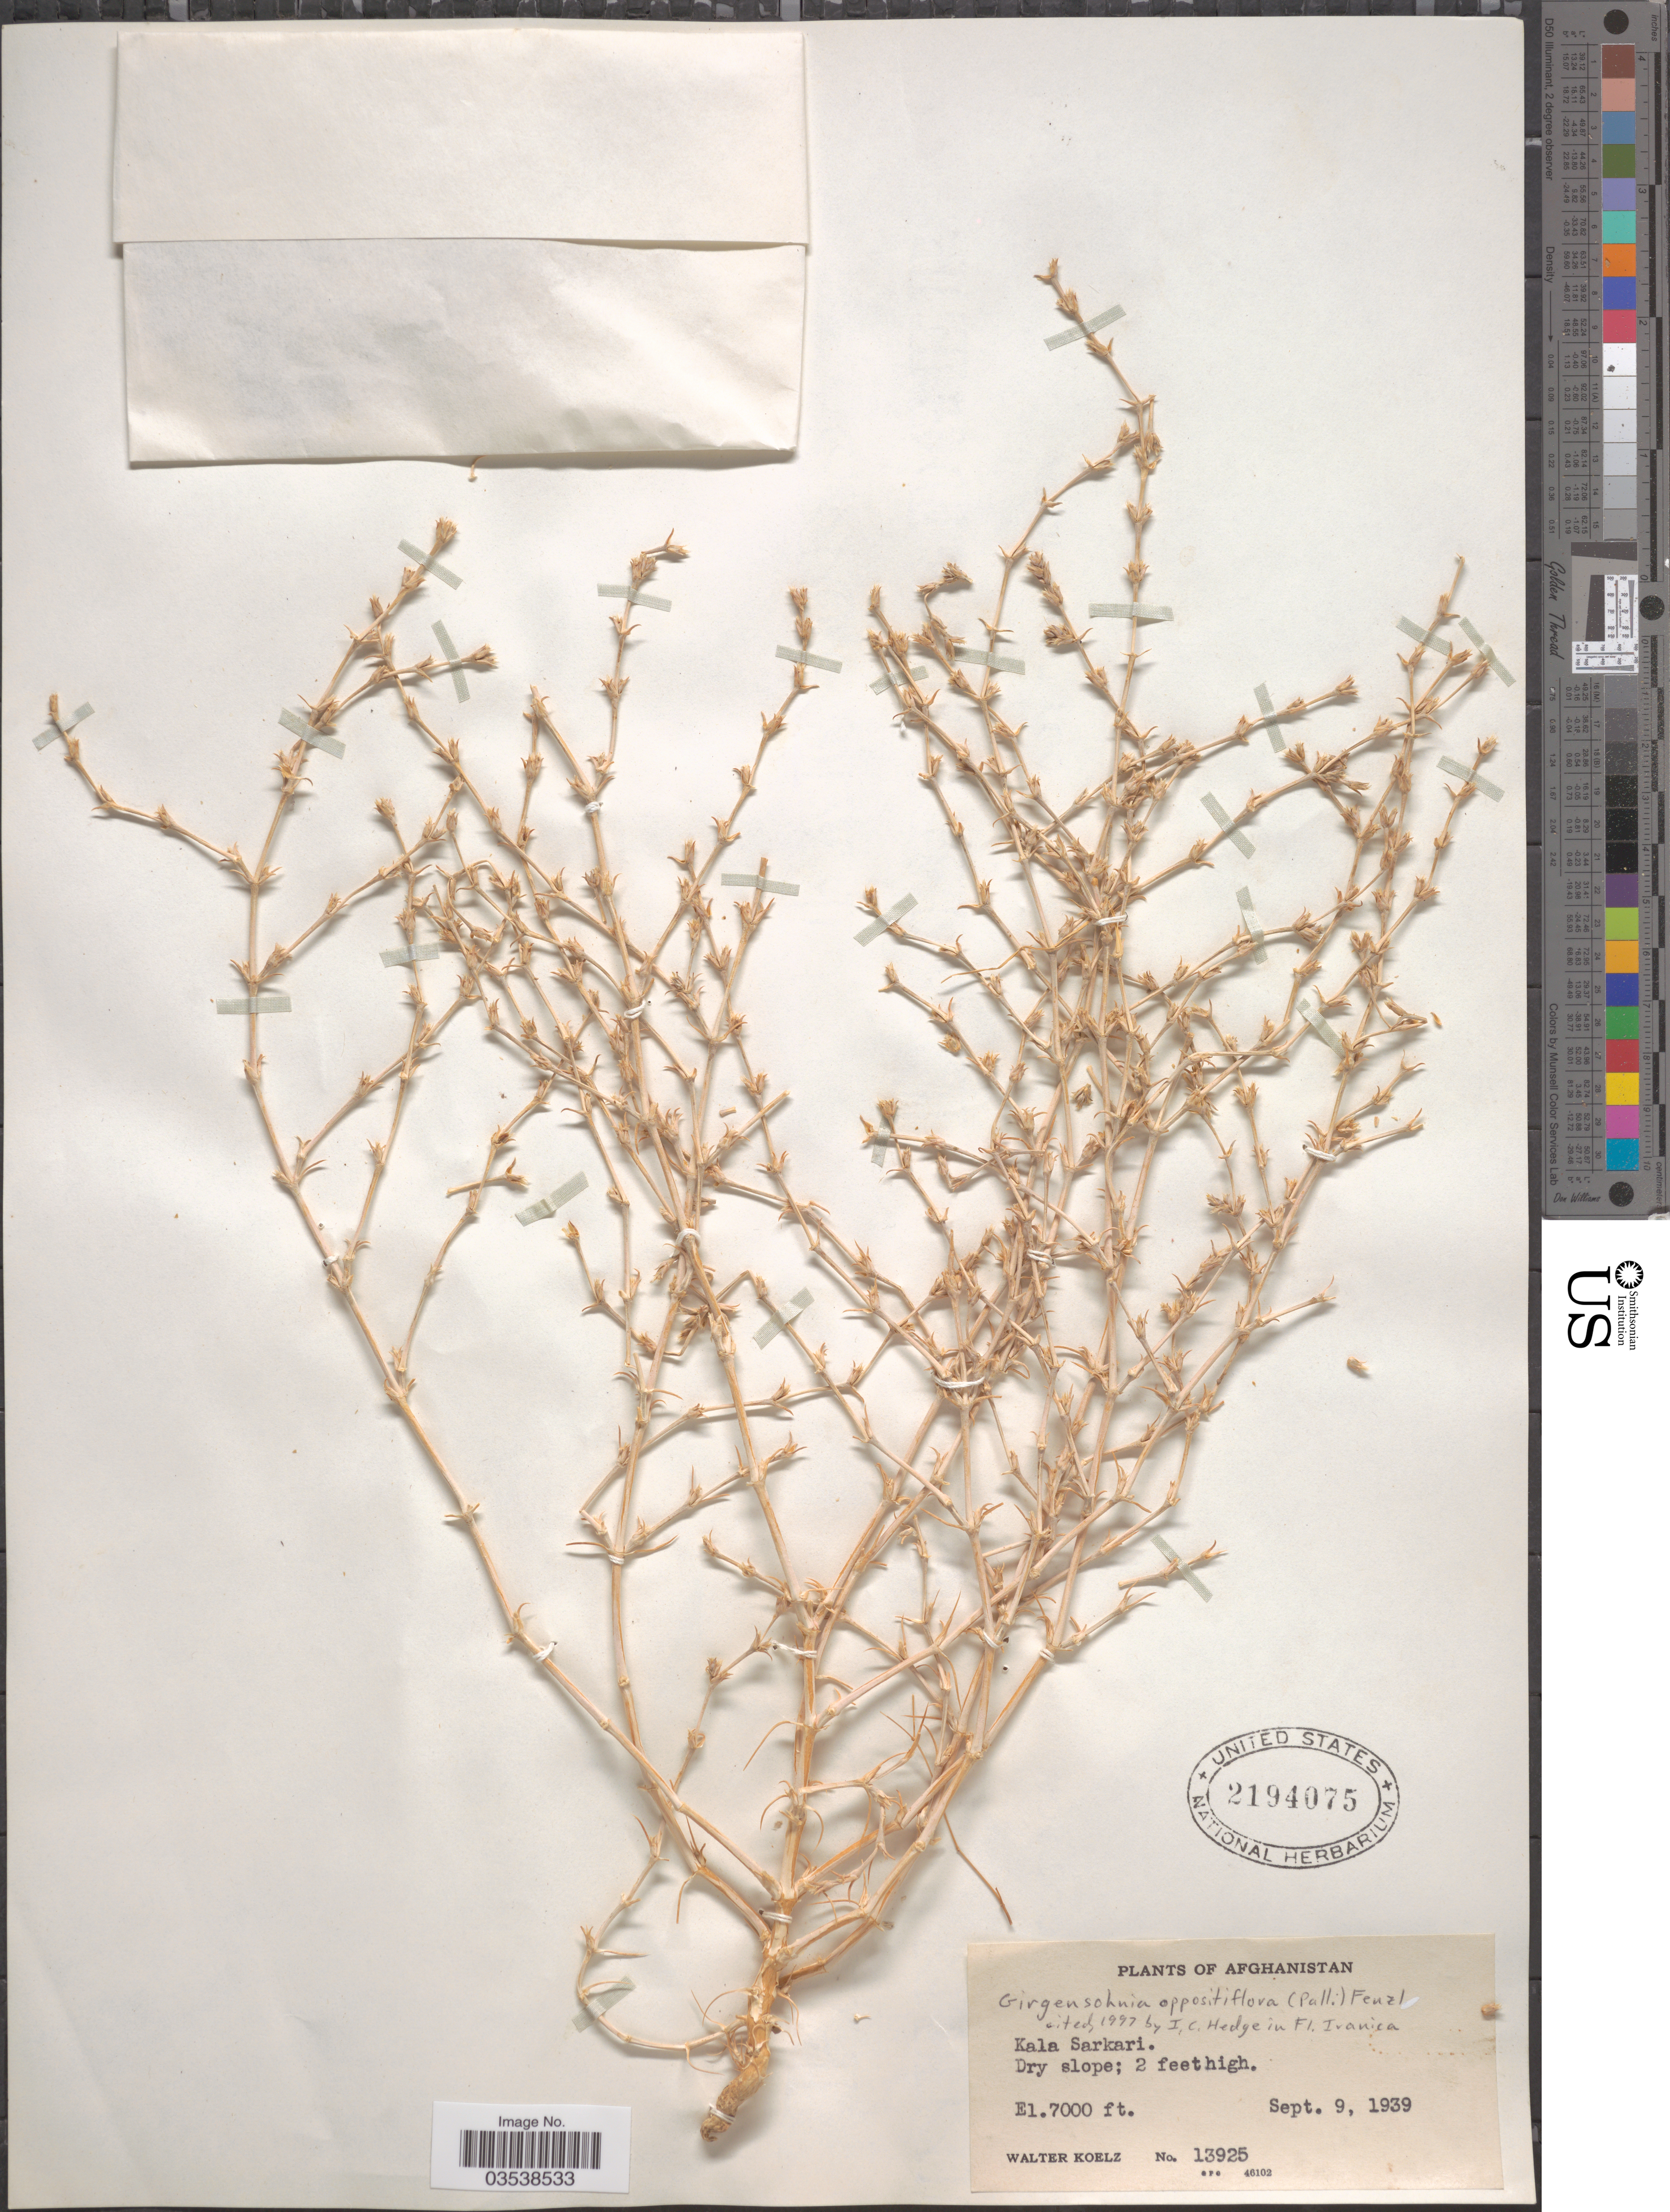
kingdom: Plantae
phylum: Tracheophyta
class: Magnoliopsida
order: Caryophyllales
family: Amaranthaceae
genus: Girgensohnia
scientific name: Girgensohnia oppositiflora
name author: (Pall.) Fenzl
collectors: W. N. Koelz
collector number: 13925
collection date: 1939-09-09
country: Afghanistan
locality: Kala Sarkari.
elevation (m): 2134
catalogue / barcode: US 2194075